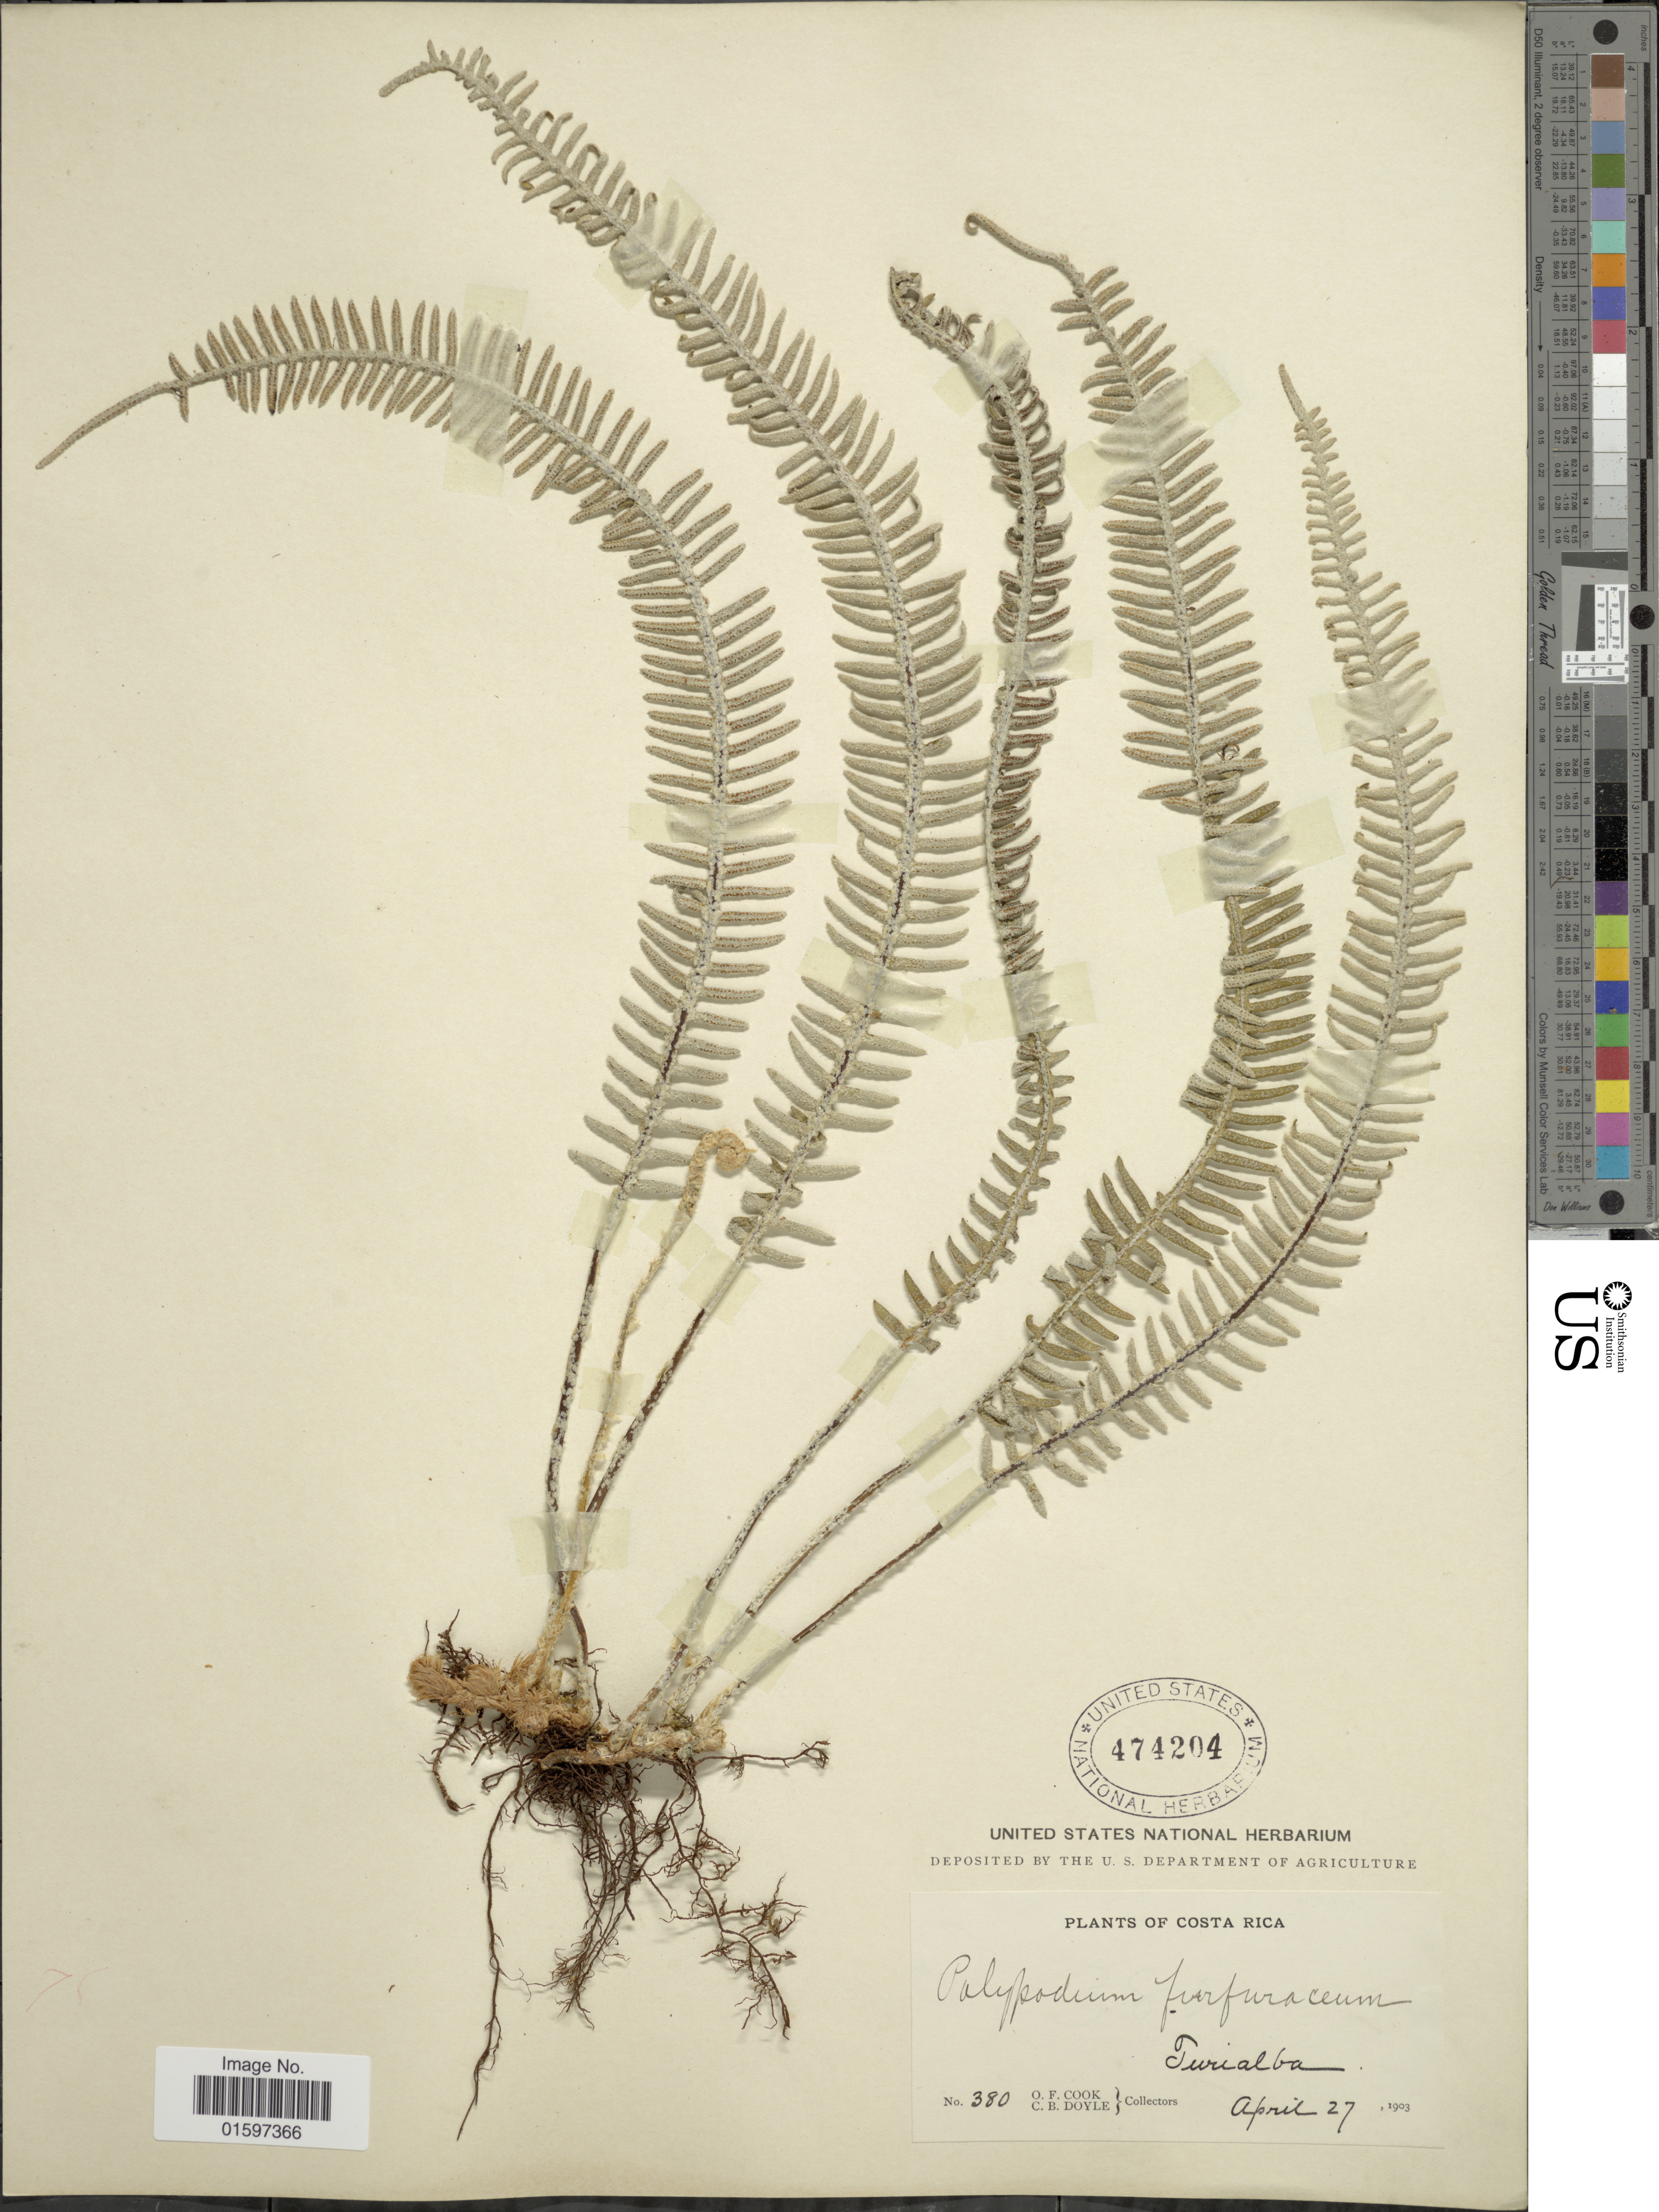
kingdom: Plantae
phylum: Tracheophyta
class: Polypodiopsida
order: Polypodiales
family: Polypodiaceae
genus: Pleopeltis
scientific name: Pleopeltis furfuracea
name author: (Schltdl. & Cham.) A.R. Sm. & Tejero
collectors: O. F. Cook & C. Doyle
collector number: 380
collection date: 1903-04-27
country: Costa Rica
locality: Turialba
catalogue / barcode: US 474204